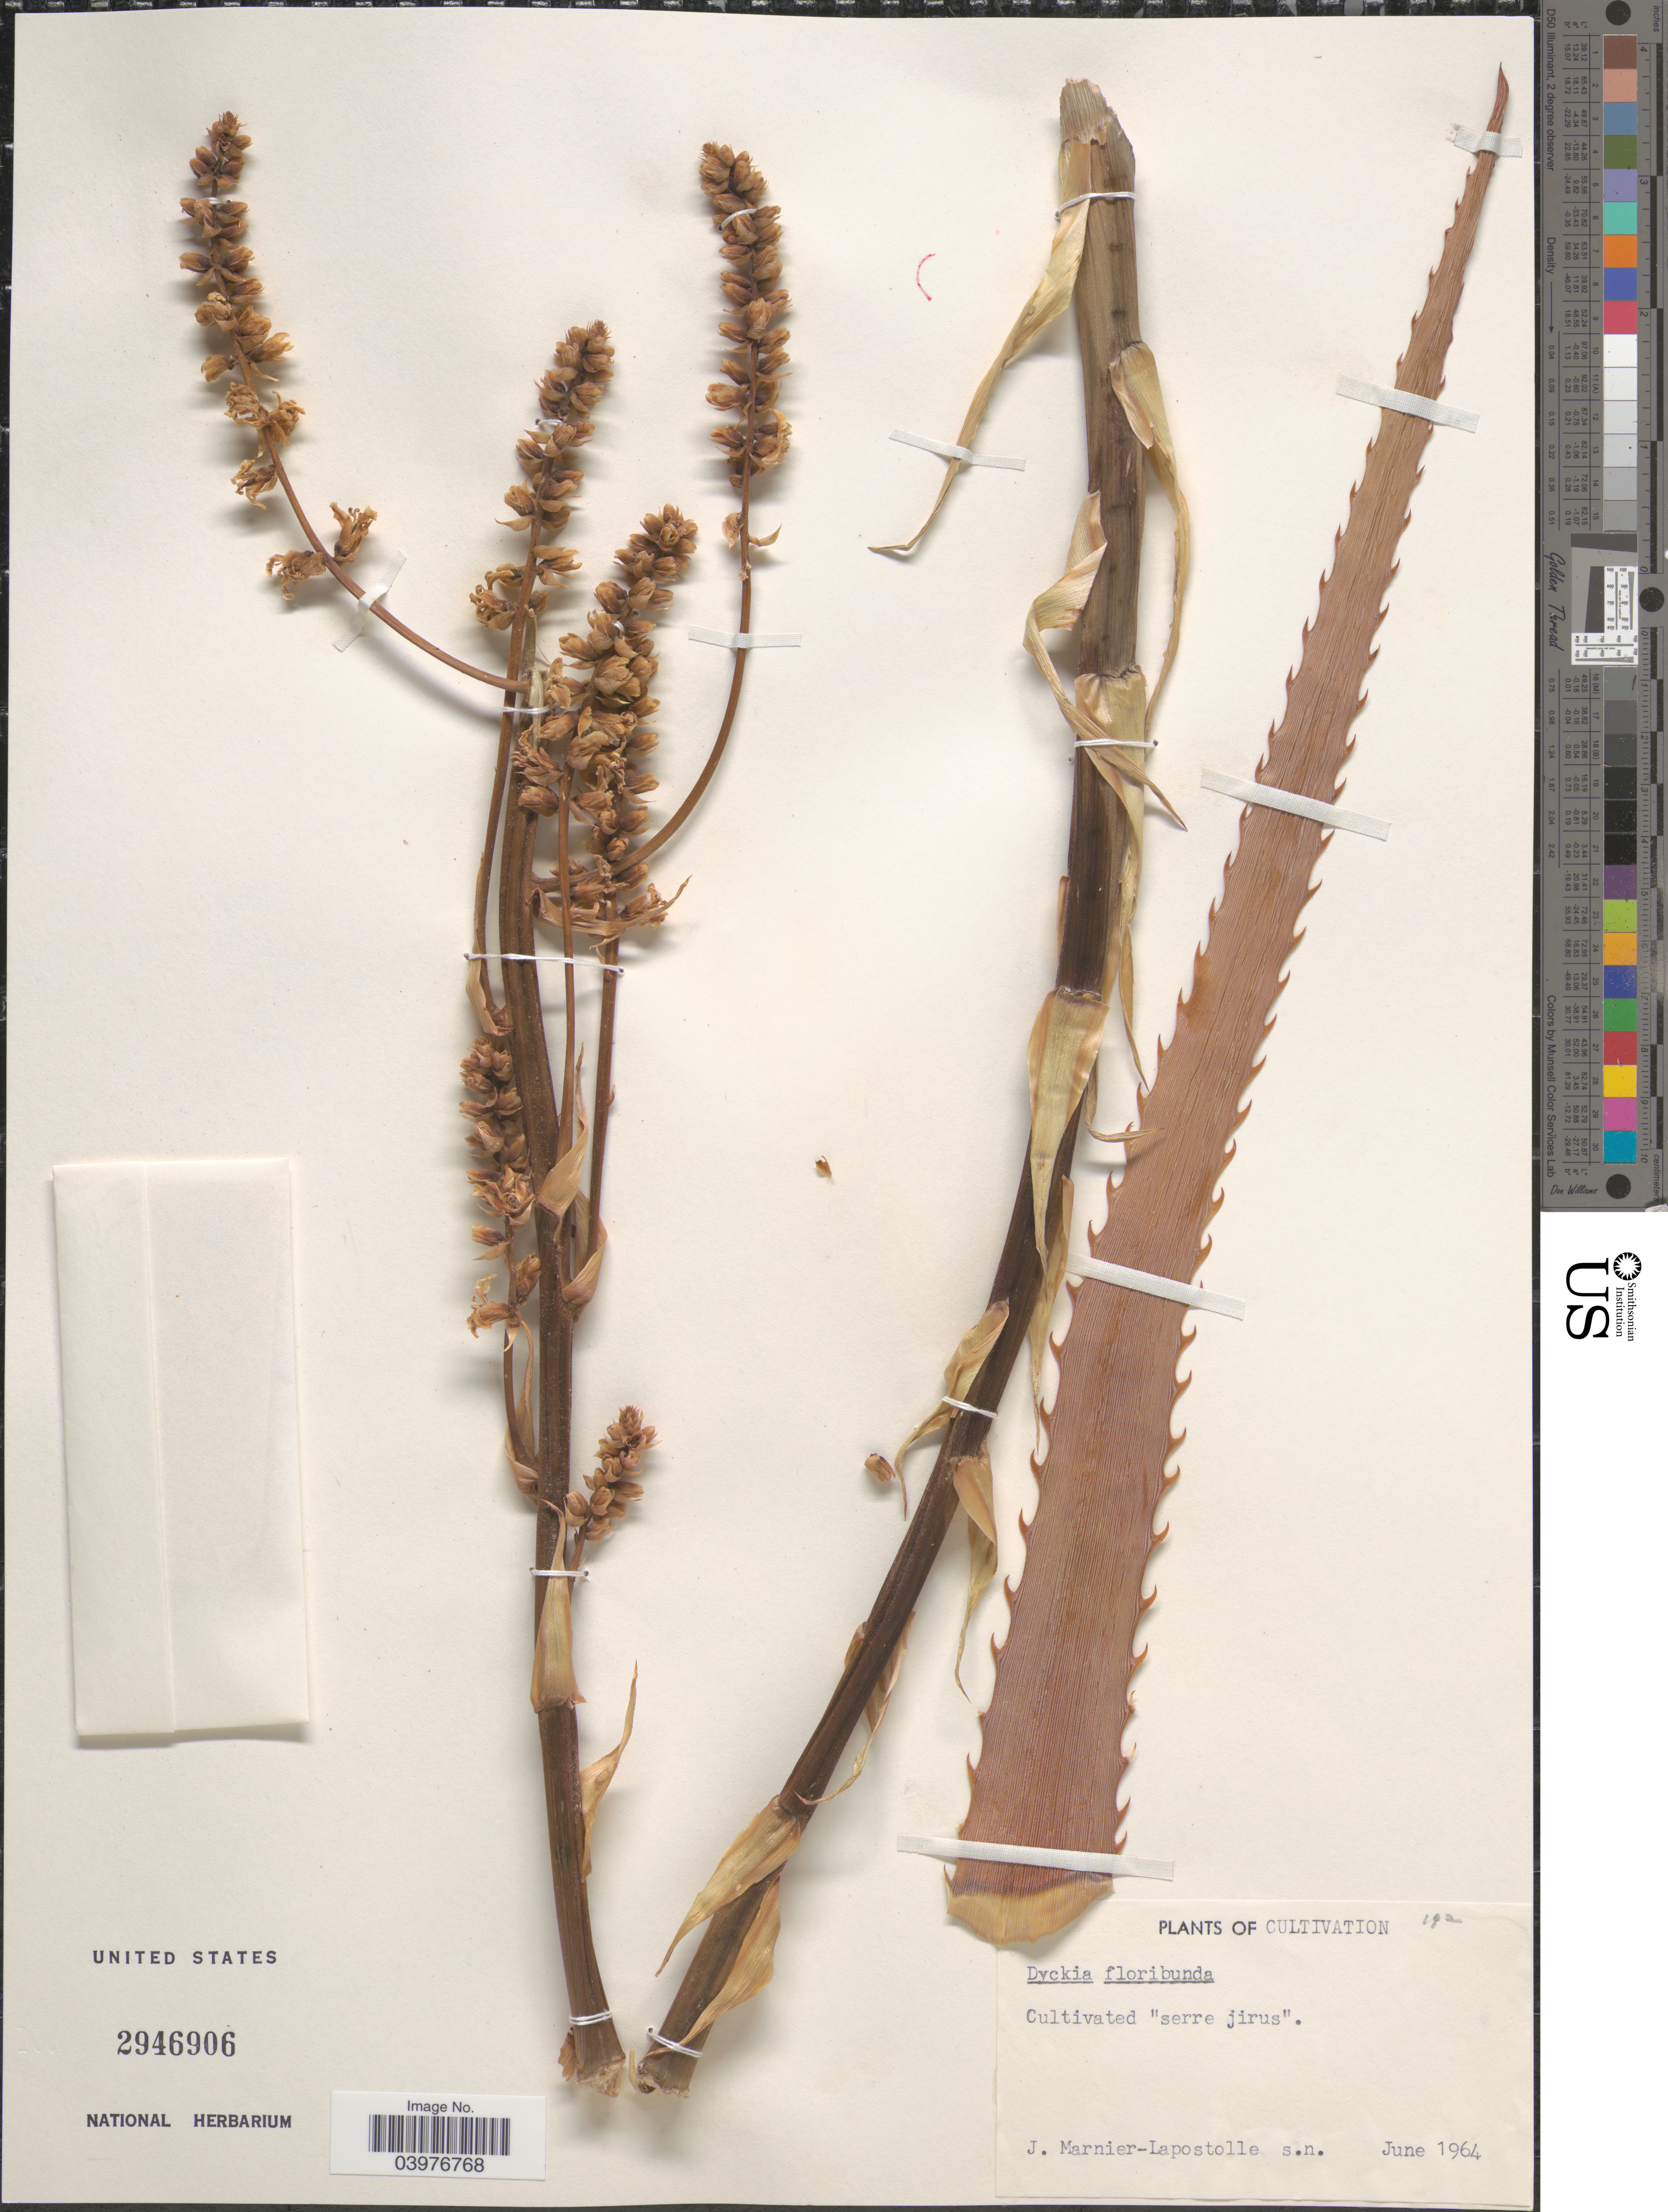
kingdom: Plantae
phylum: Tracheophyta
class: Liliopsida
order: Poales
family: Bromeliaceae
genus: Dyckia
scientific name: Dyckia floribunda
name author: Griseb.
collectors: J. Marnier-Lapostolle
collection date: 1964-06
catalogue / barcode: US 2946906